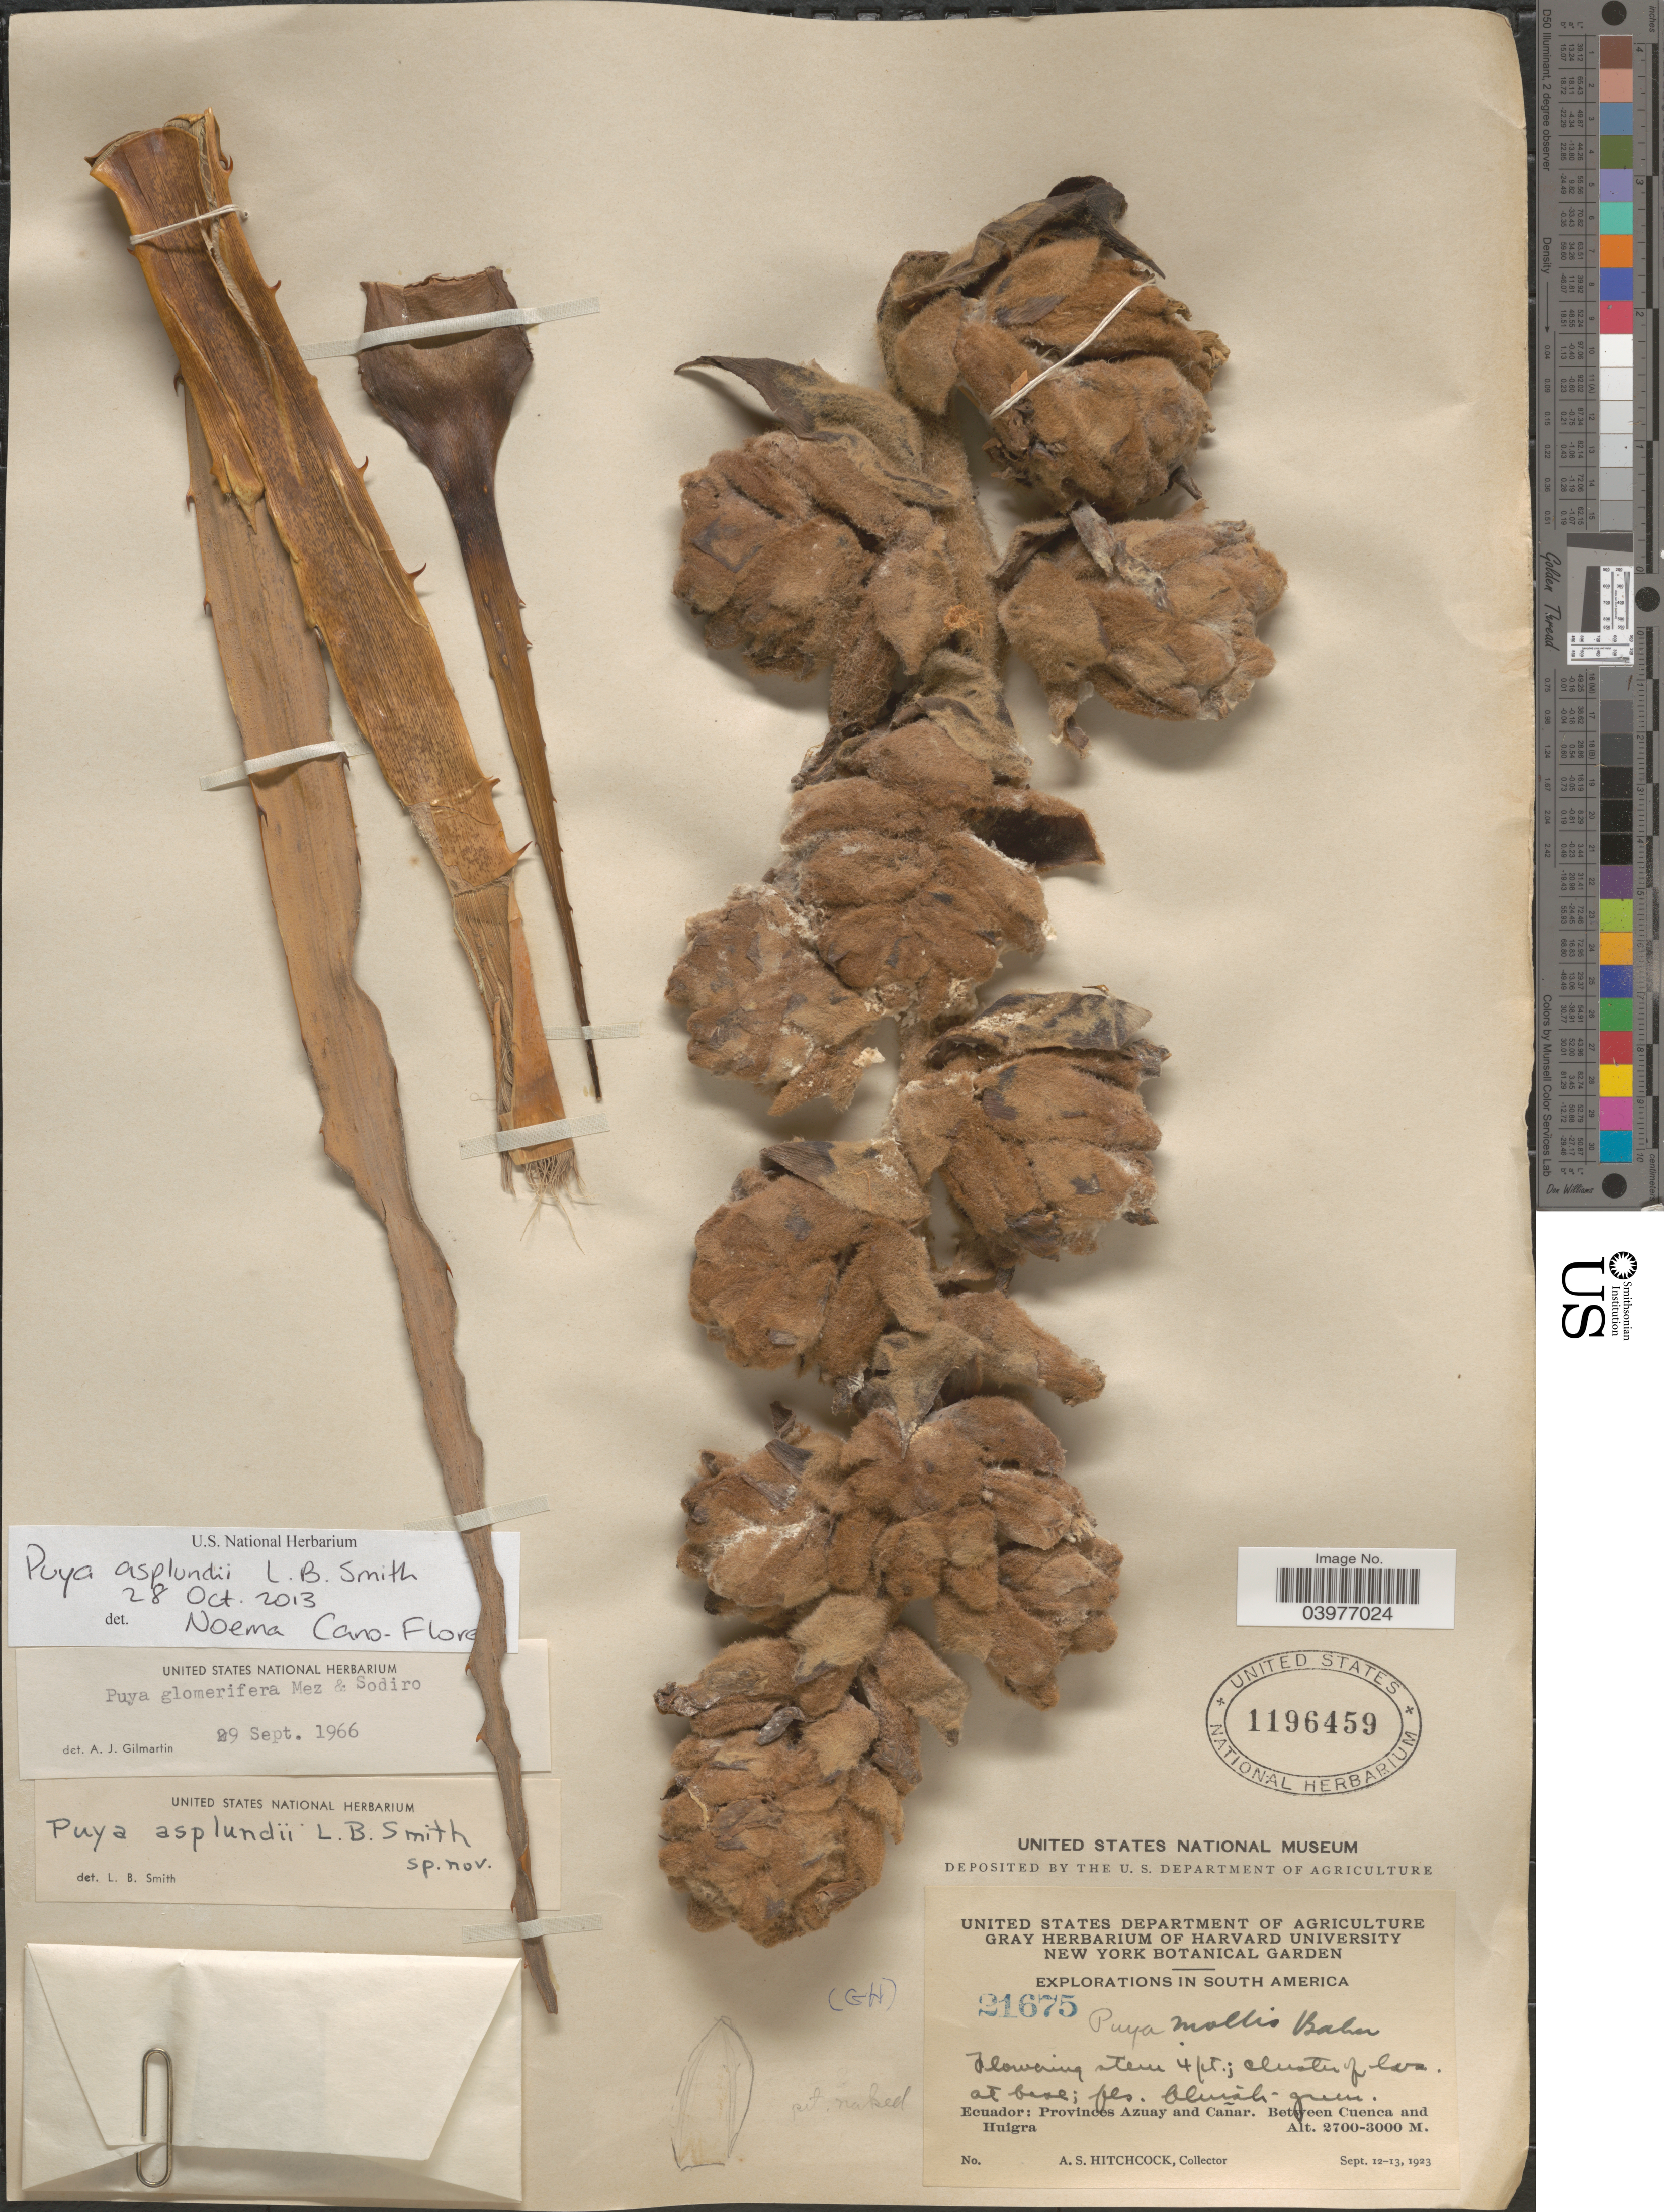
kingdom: Plantae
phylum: Tracheophyta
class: Liliopsida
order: Poales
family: Bromeliaceae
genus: Puya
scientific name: Puya asplundii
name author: L.B. Sm.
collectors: A. S. Hitchcock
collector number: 21675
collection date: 1923-09-12/1923-09-13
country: Ecuador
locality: Province Azuay and Cañar. Between Cuenca and Huigra.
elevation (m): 2700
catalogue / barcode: US 1196459